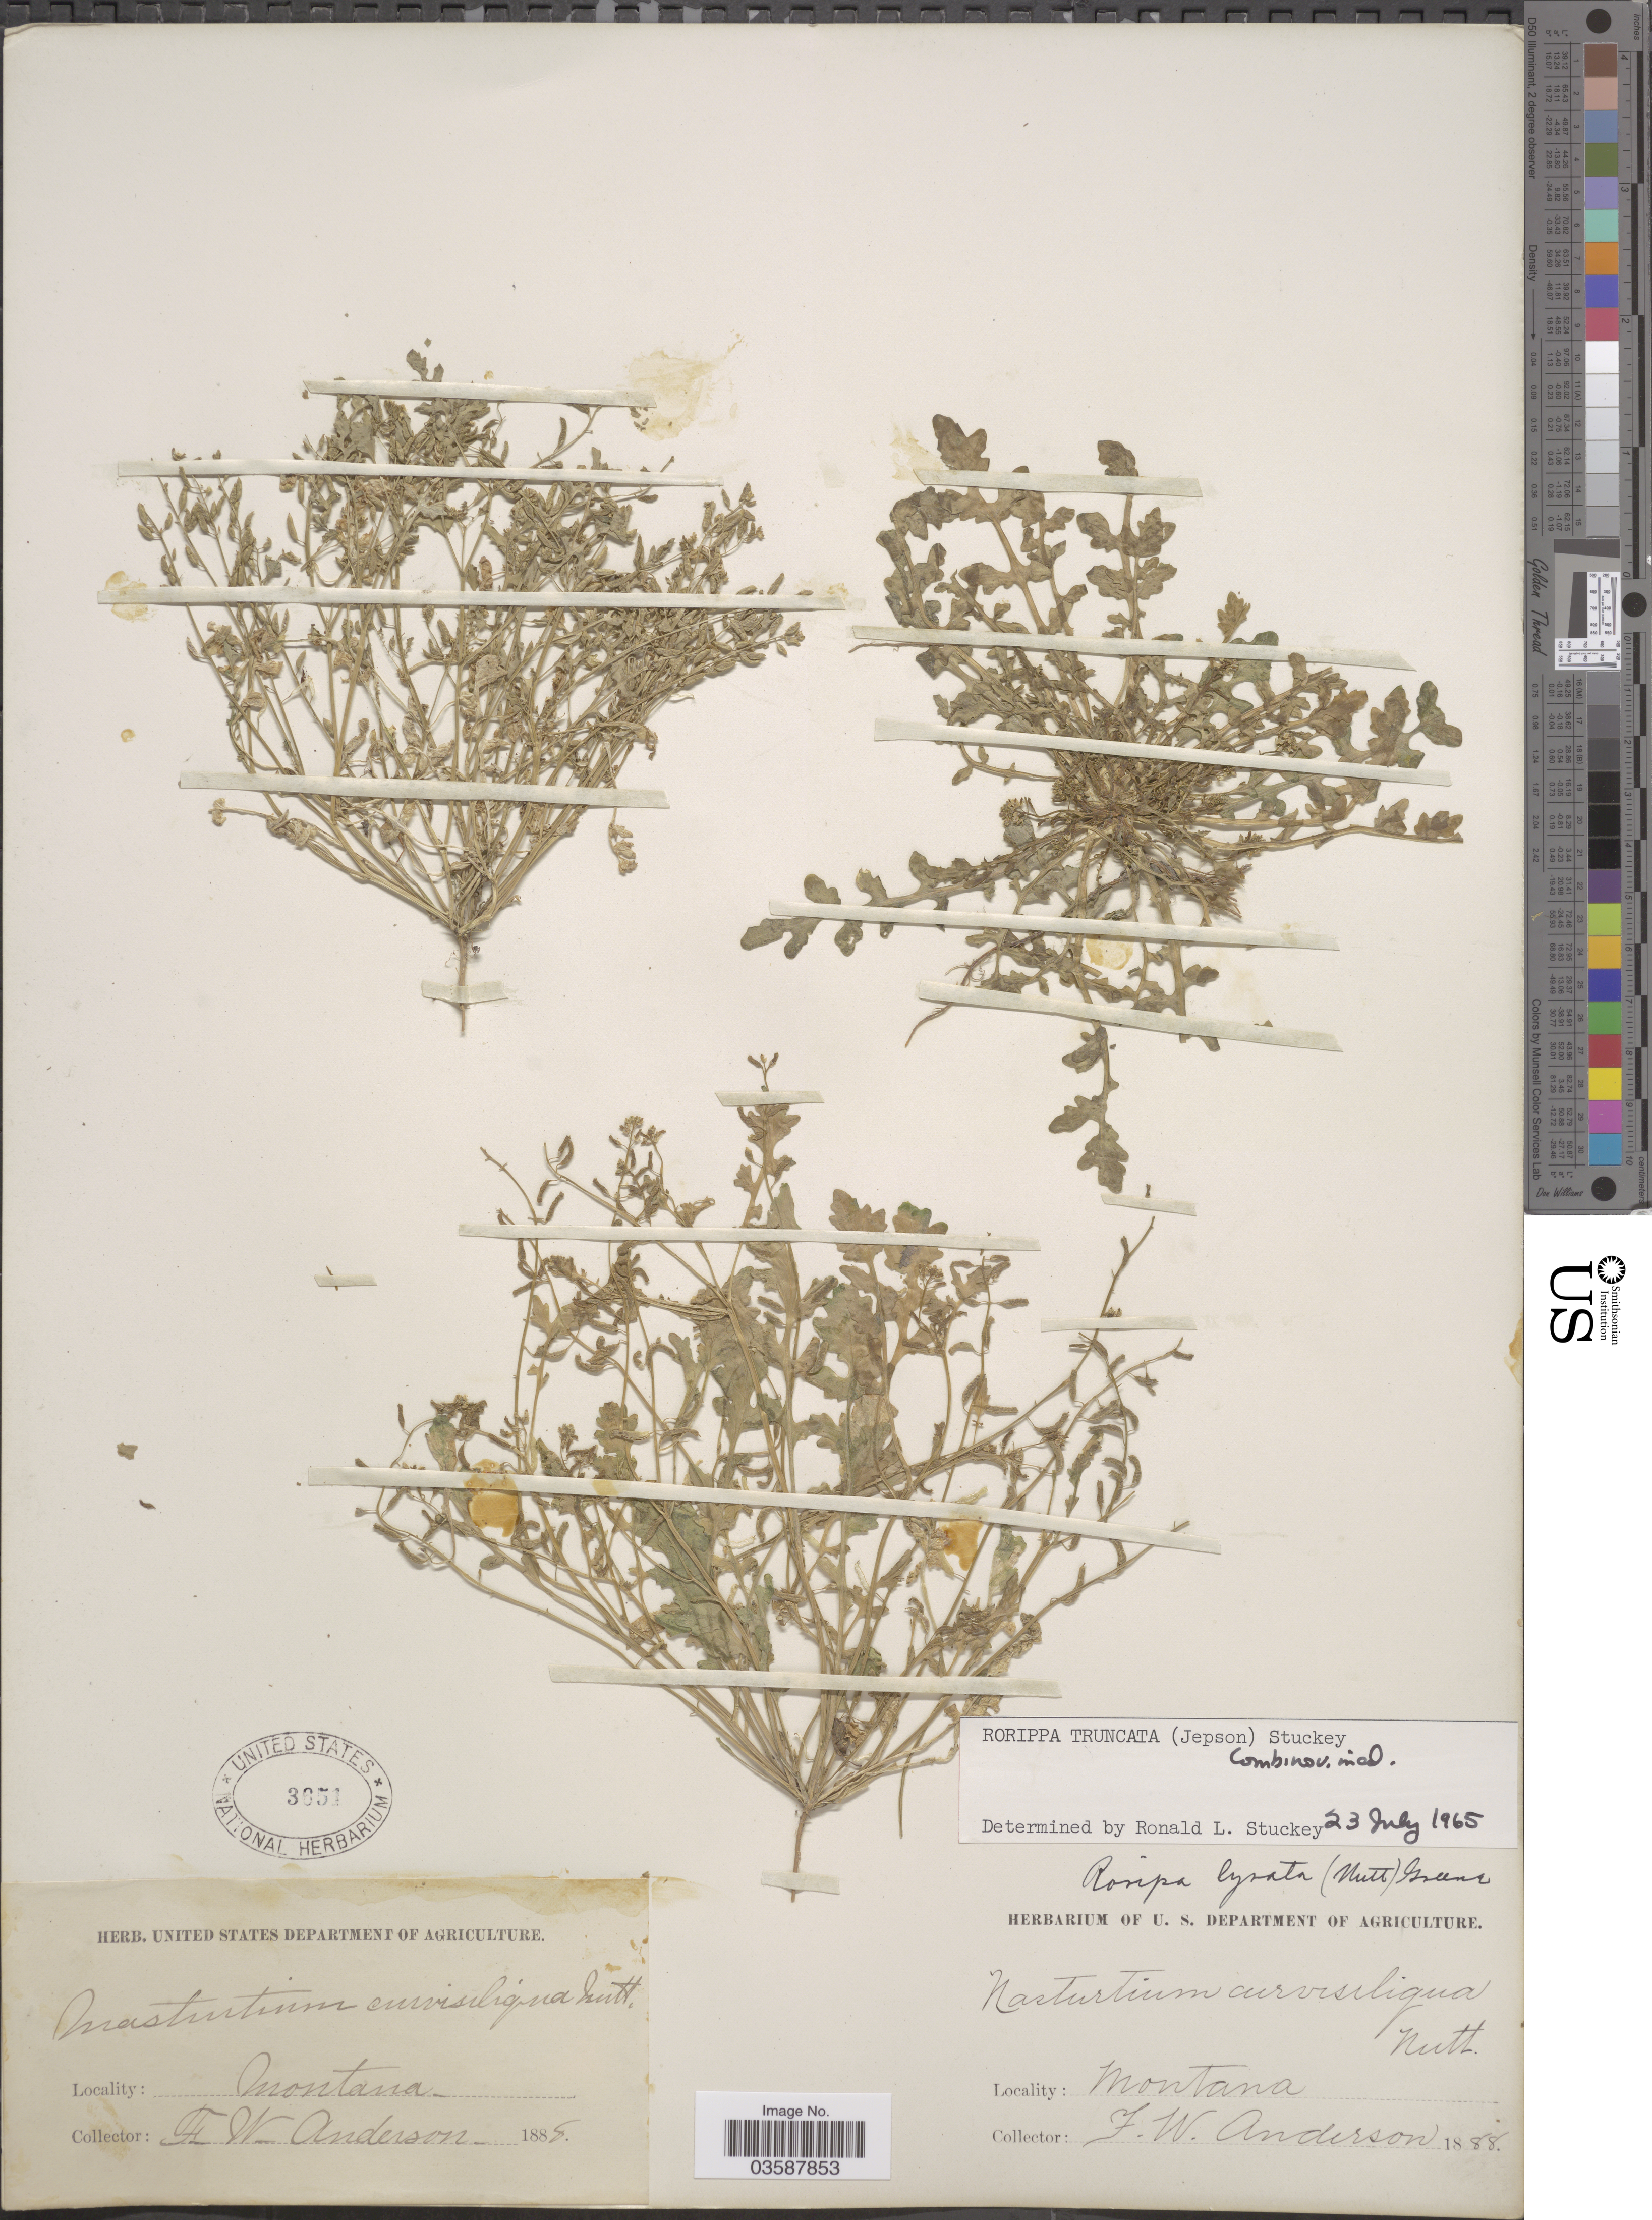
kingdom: Plantae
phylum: Tracheophyta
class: Magnoliopsida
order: Brassicales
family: Brassicaceae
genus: Rorippa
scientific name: Rorippa truncata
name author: (Jeps.) Stuckey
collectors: F. W. Anderson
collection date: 1888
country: United States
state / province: Montana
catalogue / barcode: US 3651